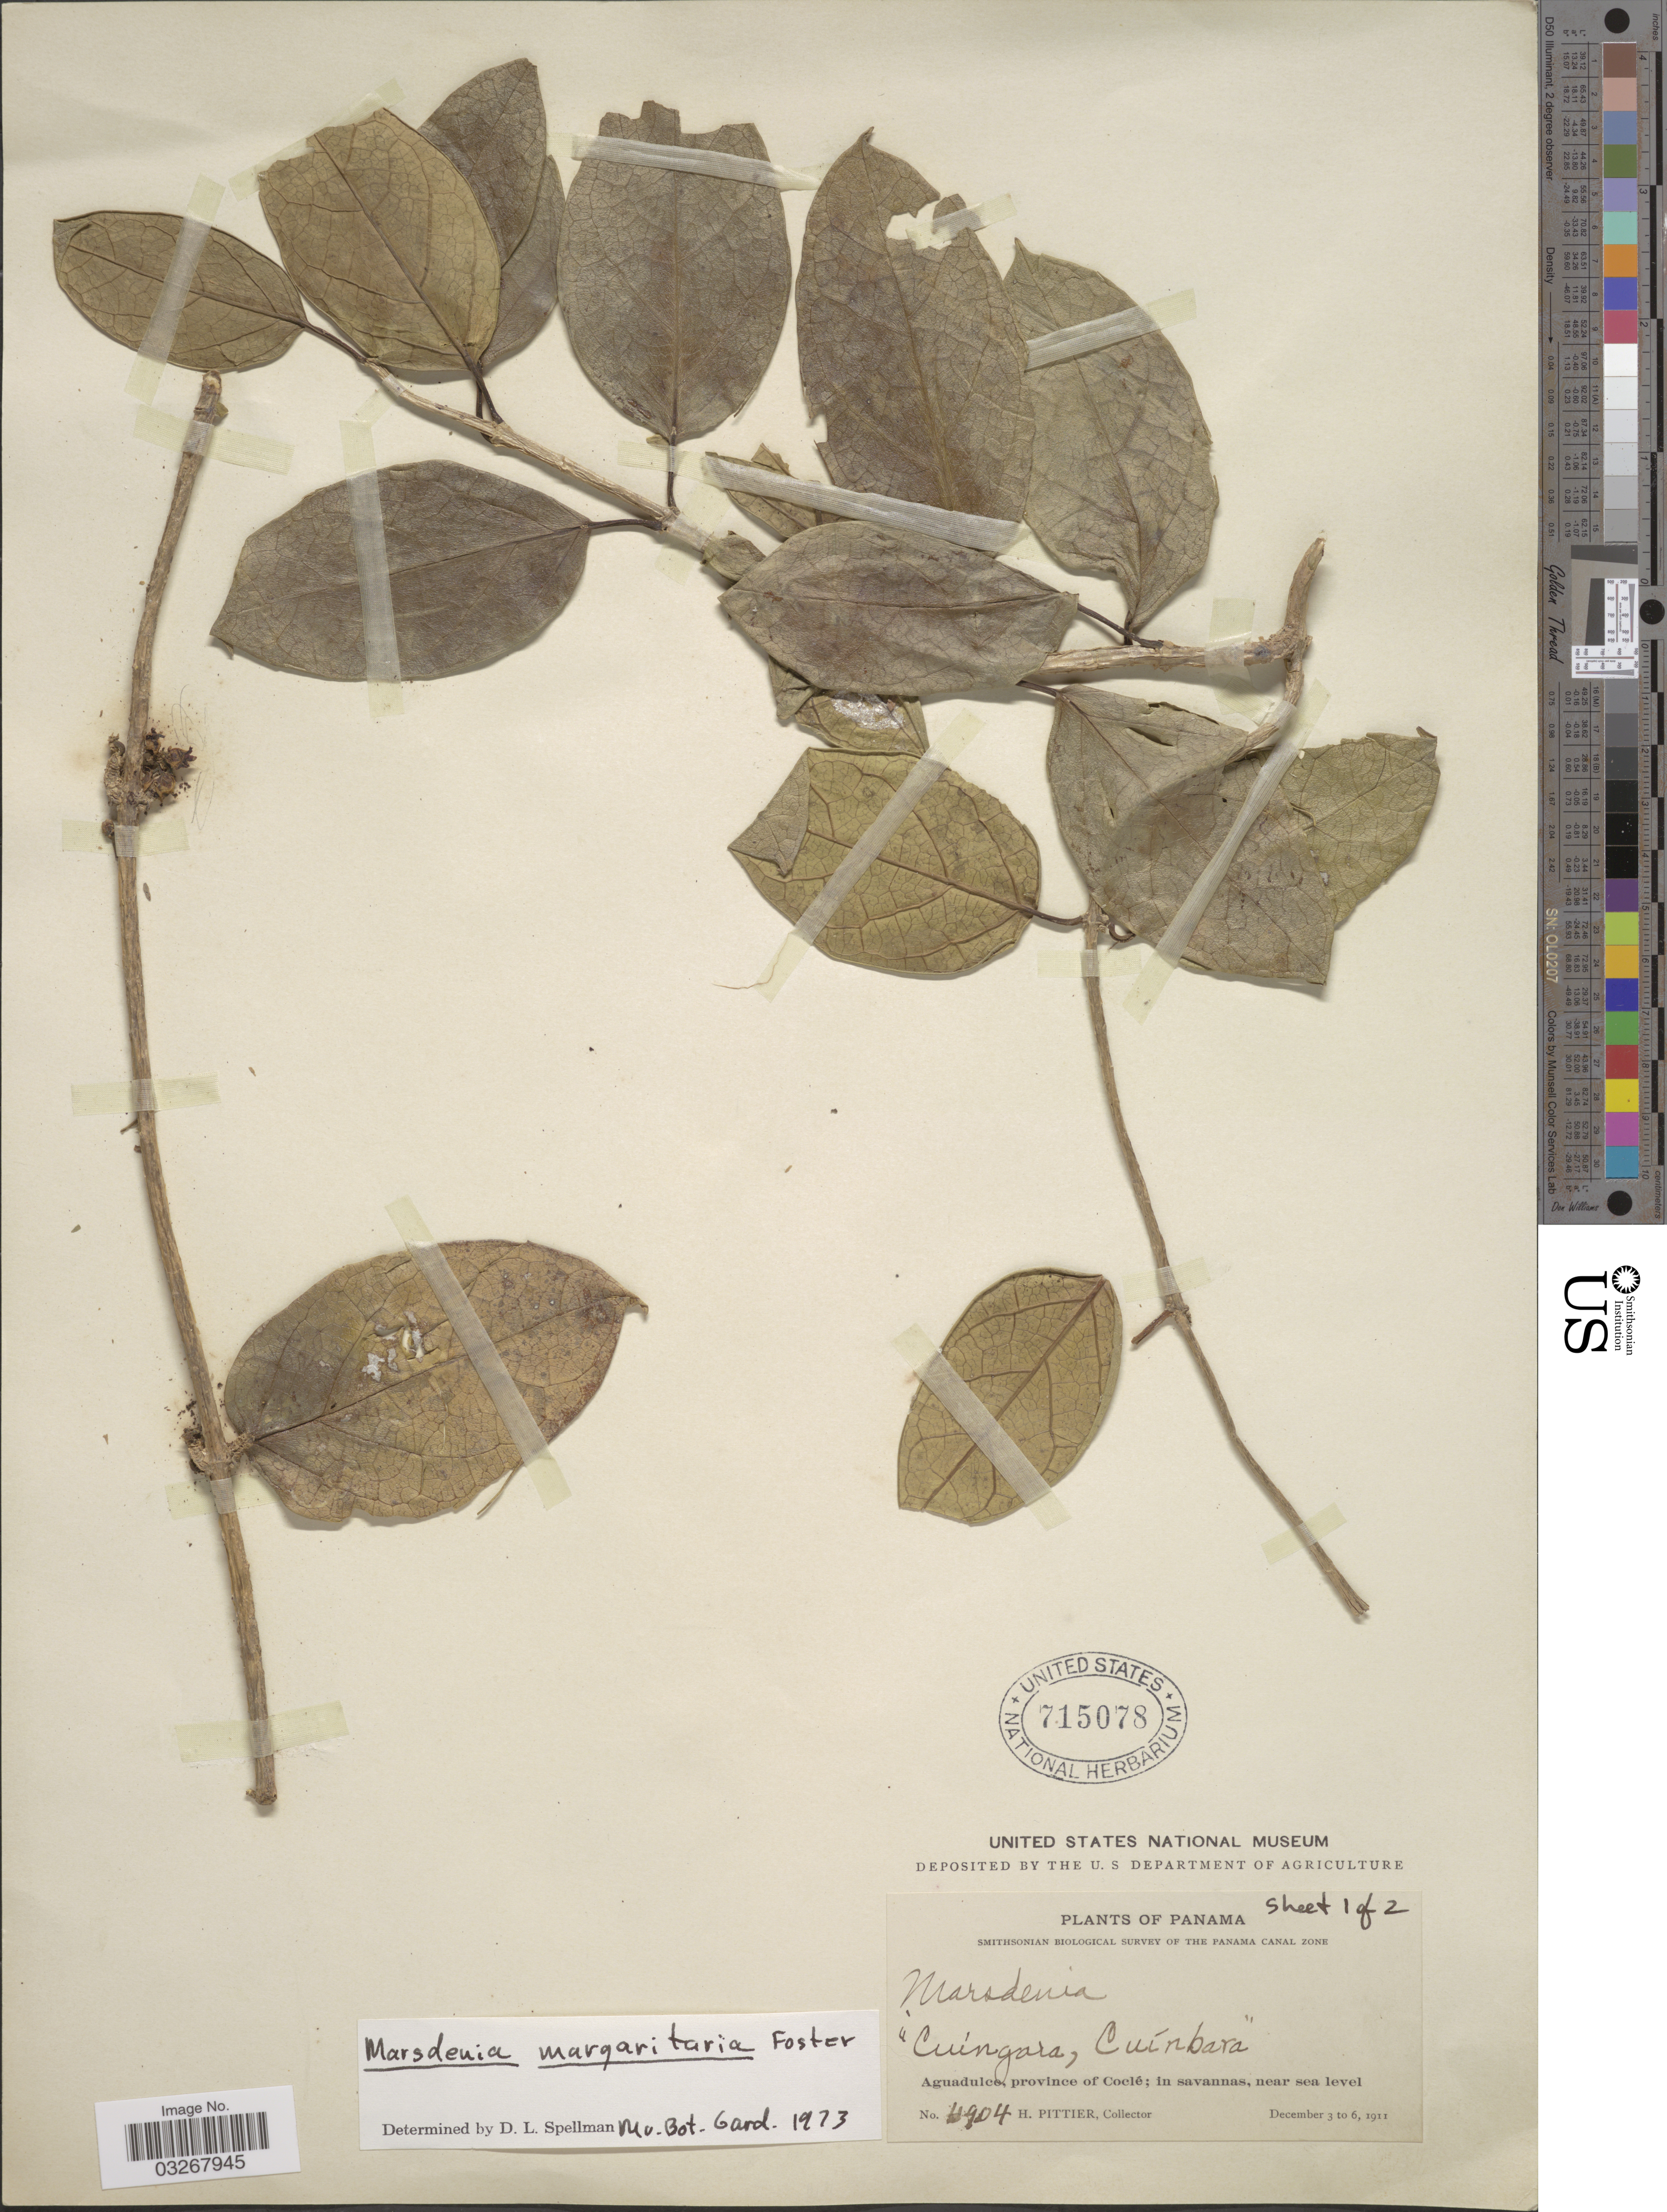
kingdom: Plantae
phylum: Tracheophyta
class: Magnoliopsida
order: Gentianales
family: Apocynaceae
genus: Marsdenia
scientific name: Marsdenia margaritaria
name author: R.C. Foster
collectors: H. F. Pittier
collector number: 4904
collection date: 1911-12-03/1911-12-06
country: Panama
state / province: Coclé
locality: Aguadulce, province of Coclé. Panama Canal Zone.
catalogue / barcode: US 715078